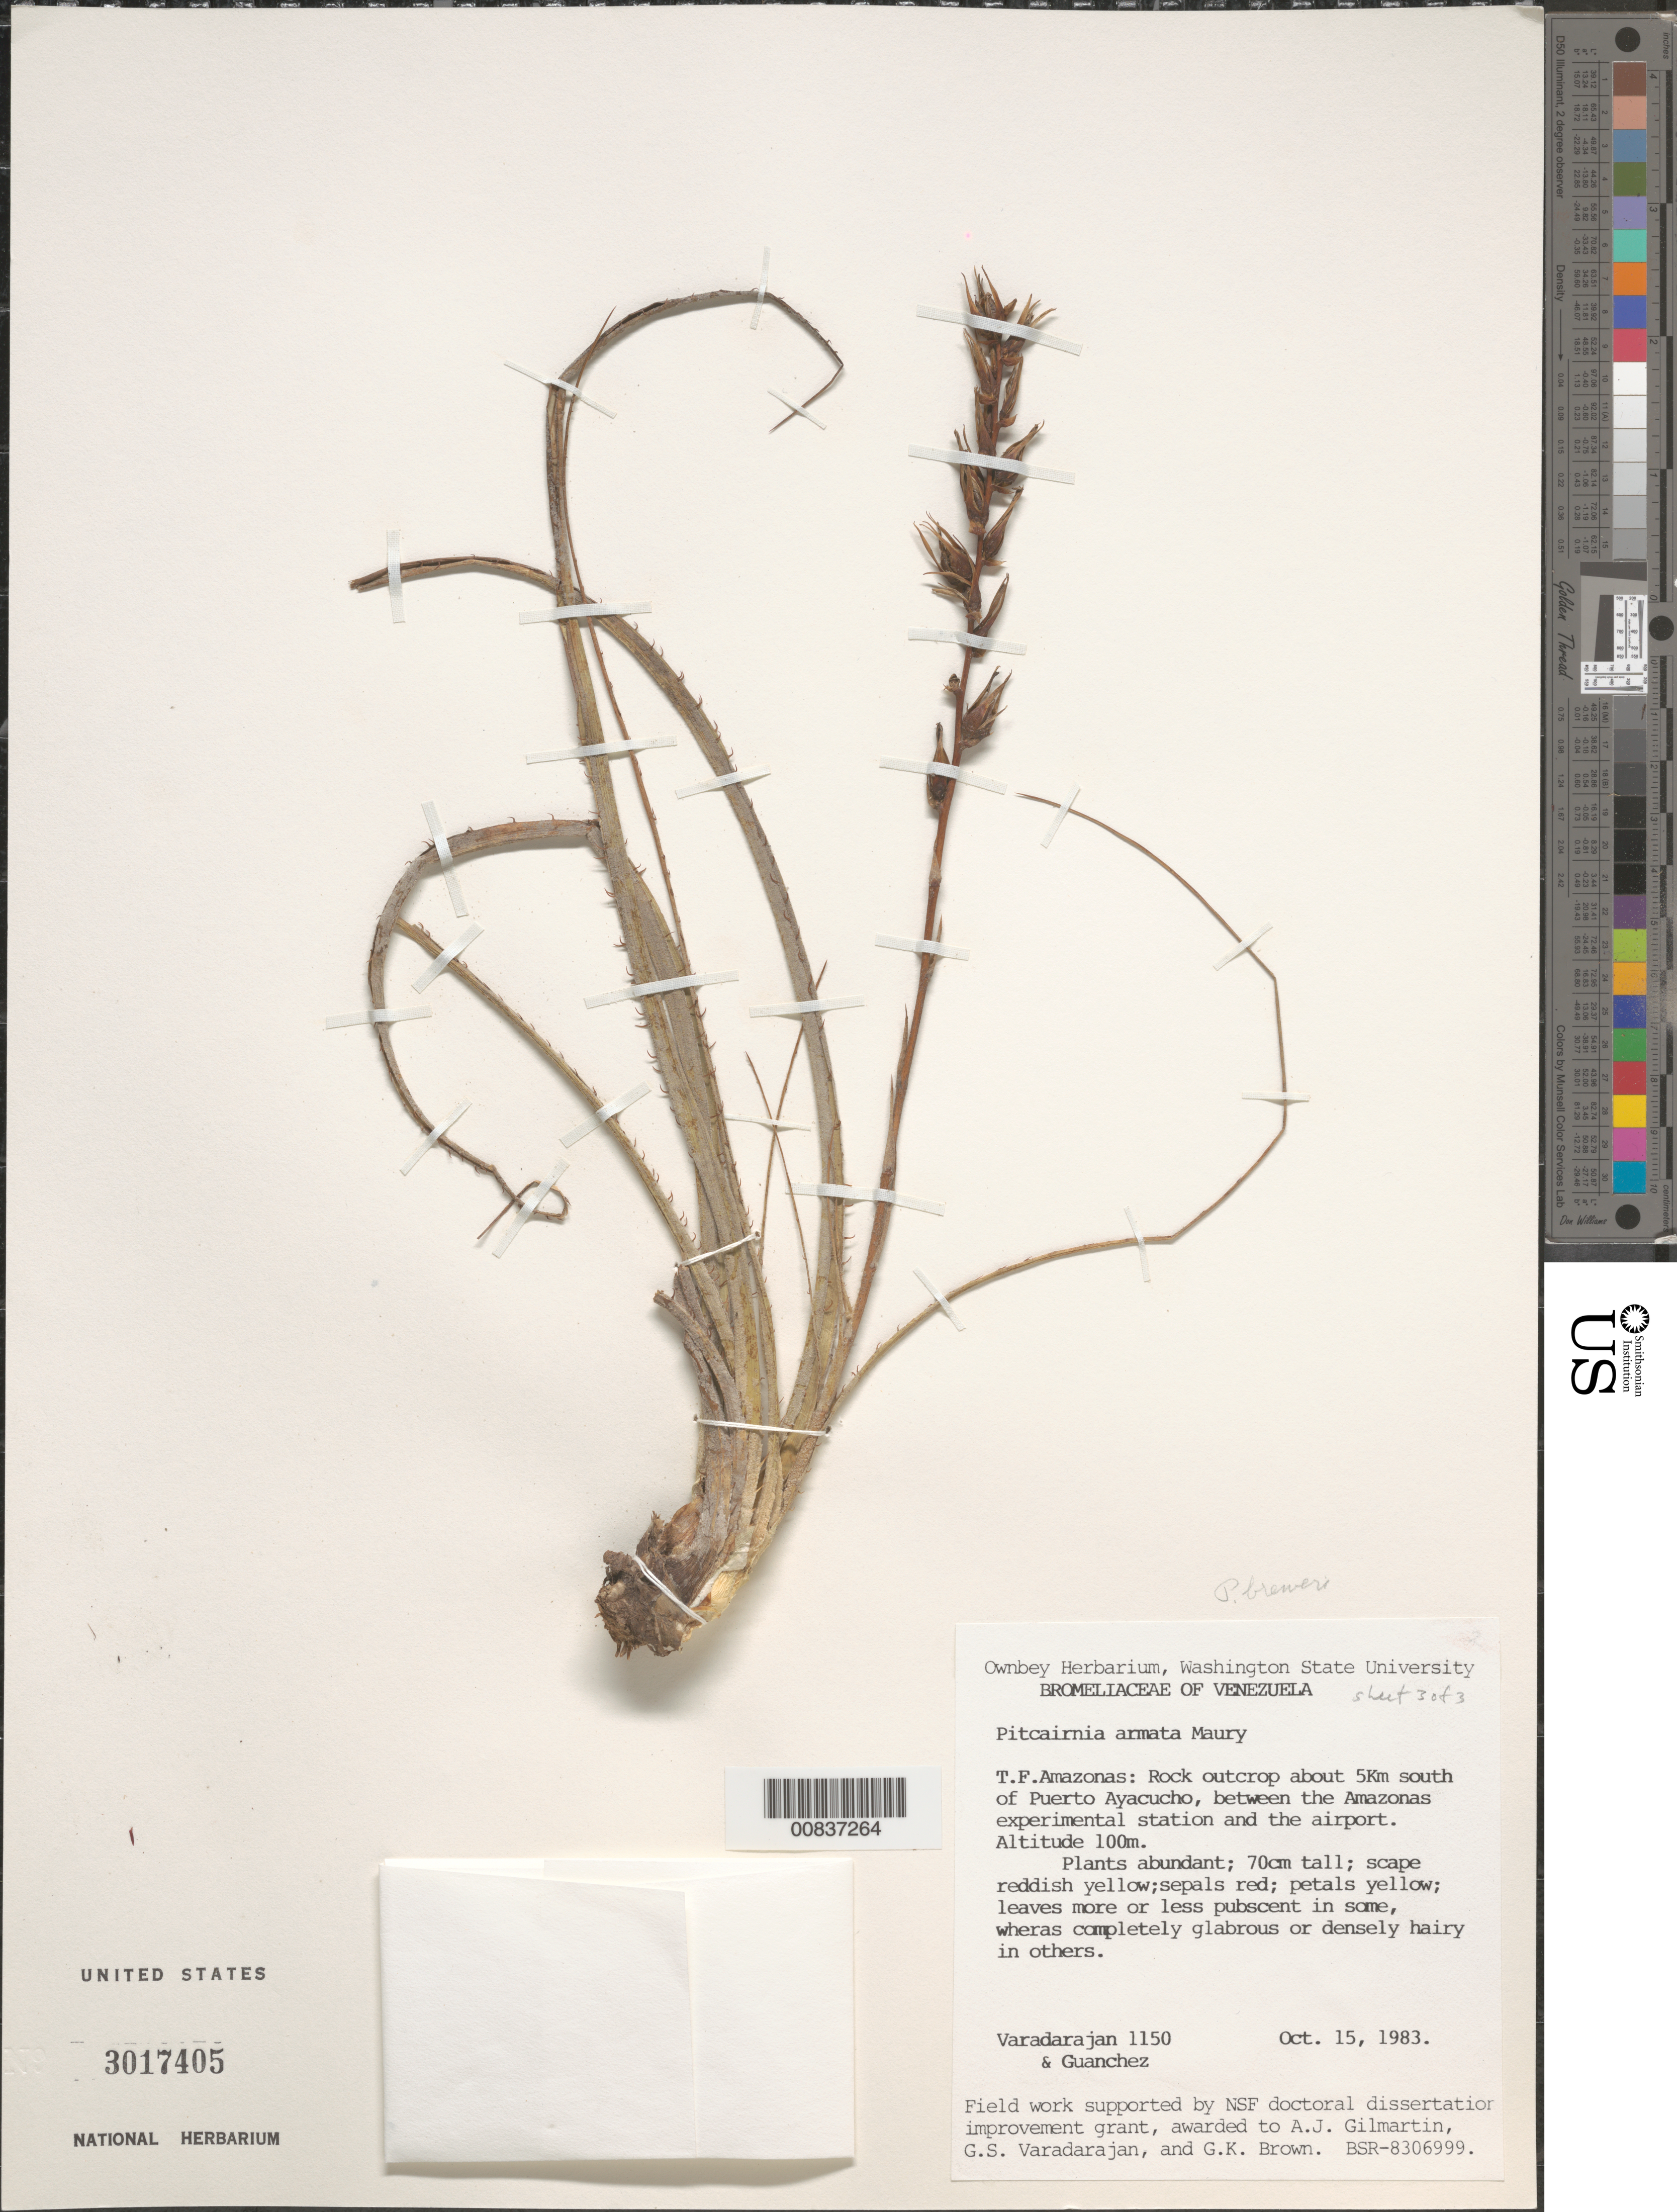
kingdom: Plantae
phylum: Tracheophyta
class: Liliopsida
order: Poales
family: Bromeliaceae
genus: Pitcairnia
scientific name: Pitcairnia armata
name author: Maury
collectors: G. S. Varadarajan & -. Guanchez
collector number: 1150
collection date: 1983-10-15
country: Venezuela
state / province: Amazonas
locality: T.F.Amazonas: Rock outcrop about 5Km south of Puerto Ayacucho, between the Amazonas experimental station and the airport.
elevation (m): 100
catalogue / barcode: US 3017405